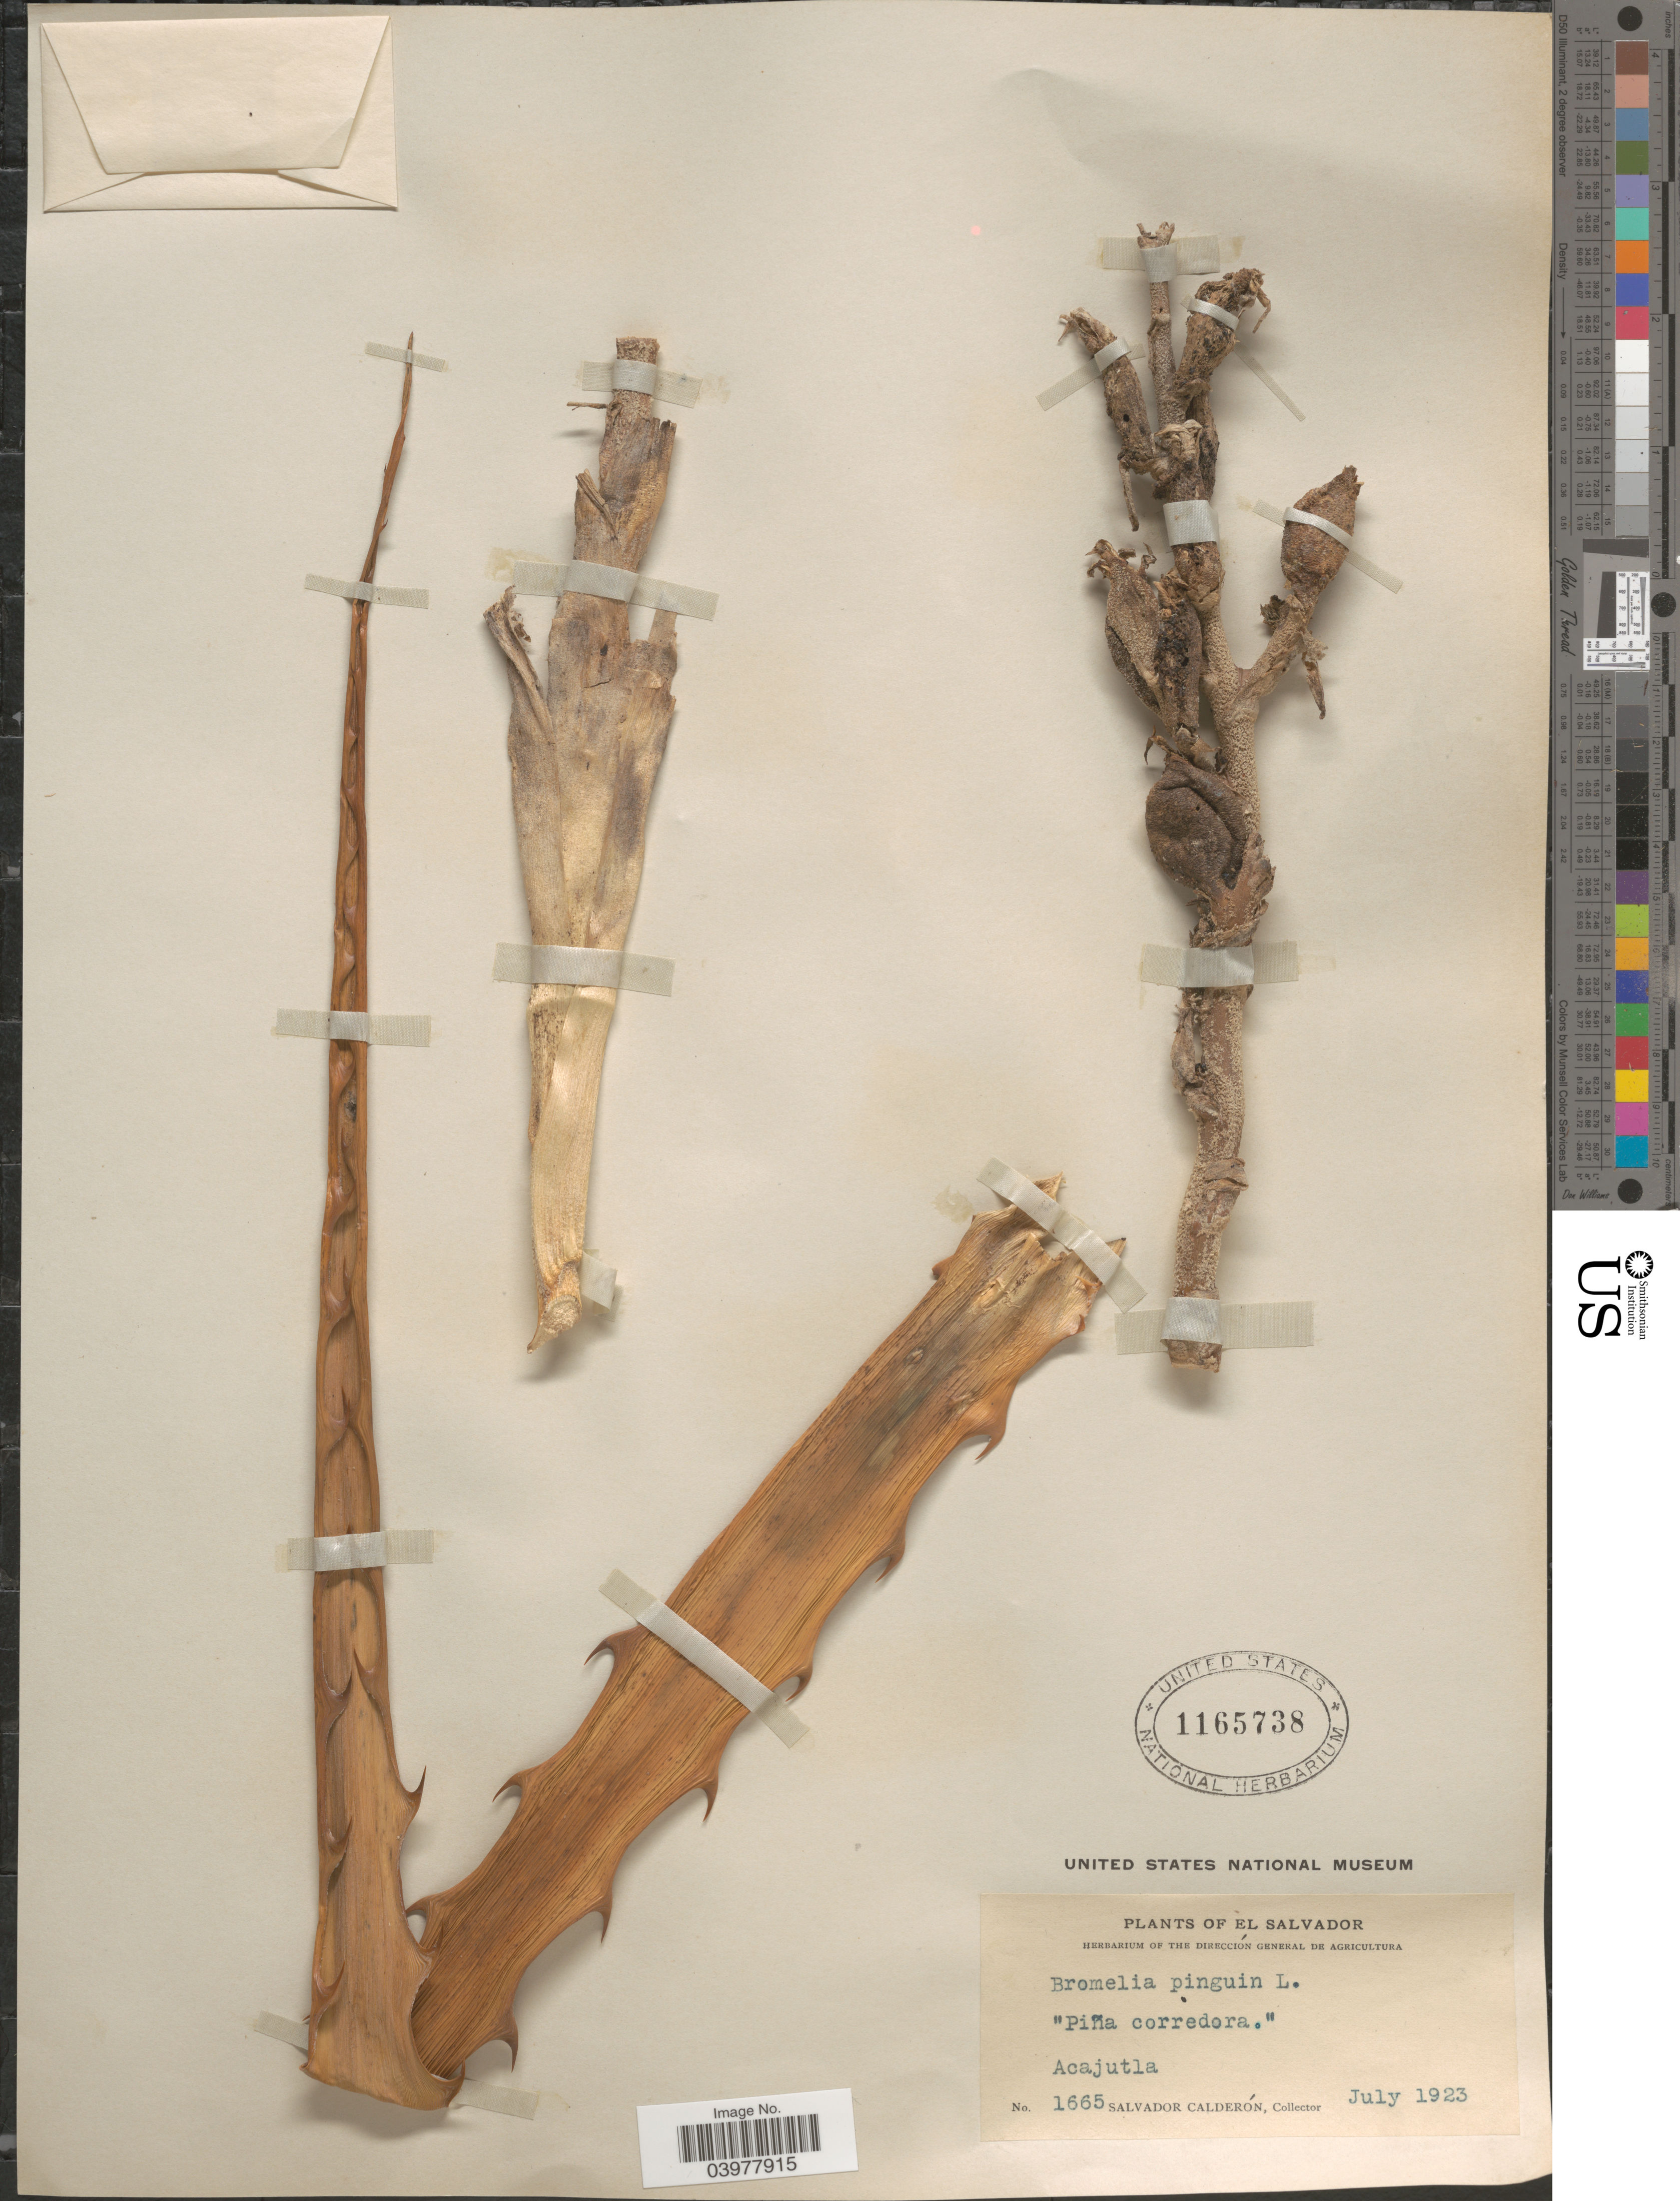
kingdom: Plantae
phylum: Tracheophyta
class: Liliopsida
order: Poales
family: Bromeliaceae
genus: Bromelia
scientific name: Bromelia pinguin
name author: L.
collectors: S. Calderón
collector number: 1665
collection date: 1923-07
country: El Salvador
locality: Acajutla.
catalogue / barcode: US 1165738